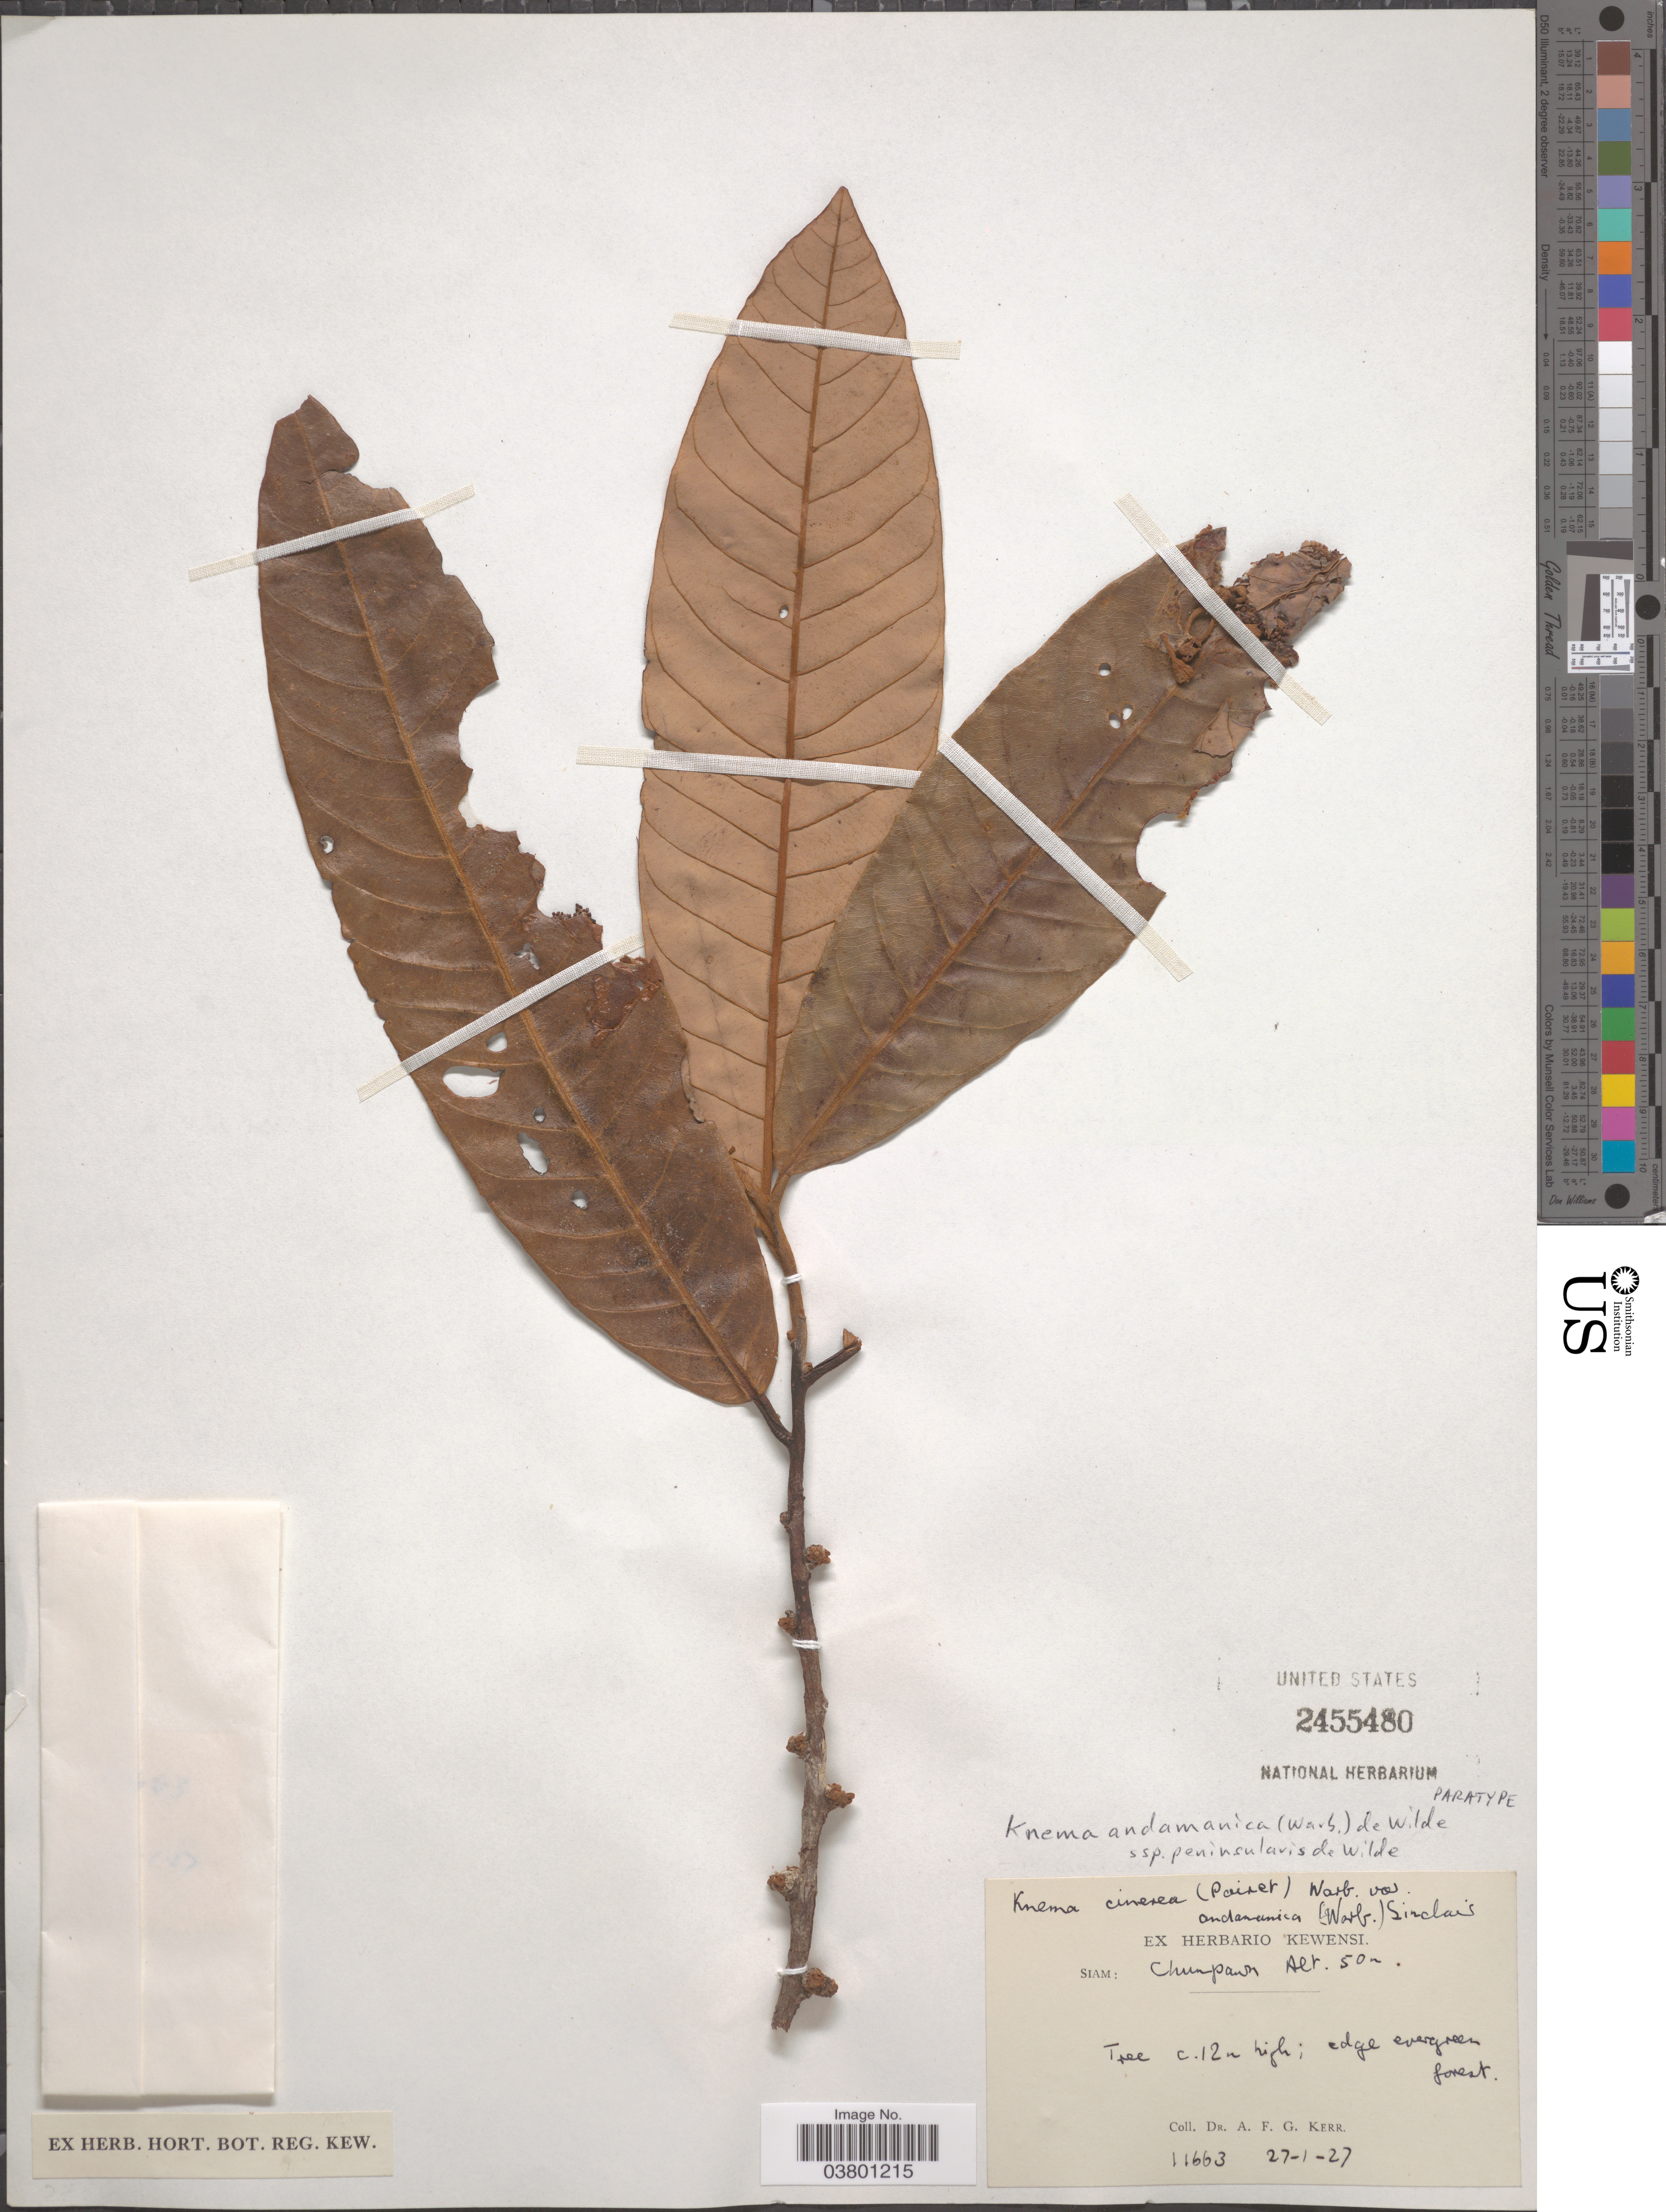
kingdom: Plantae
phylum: Tracheophyta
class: Magnoliopsida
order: Magnoliales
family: Myristicaceae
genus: Knema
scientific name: Knema andamanica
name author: (Warb.) W.J. de Wilde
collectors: A. F. G. Kerr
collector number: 11663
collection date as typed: Transcribed d/m/y: 27/1/27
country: Thailand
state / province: Chumpon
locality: Siam: Chumpawn [interpreted].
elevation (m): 50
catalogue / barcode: US 2455480